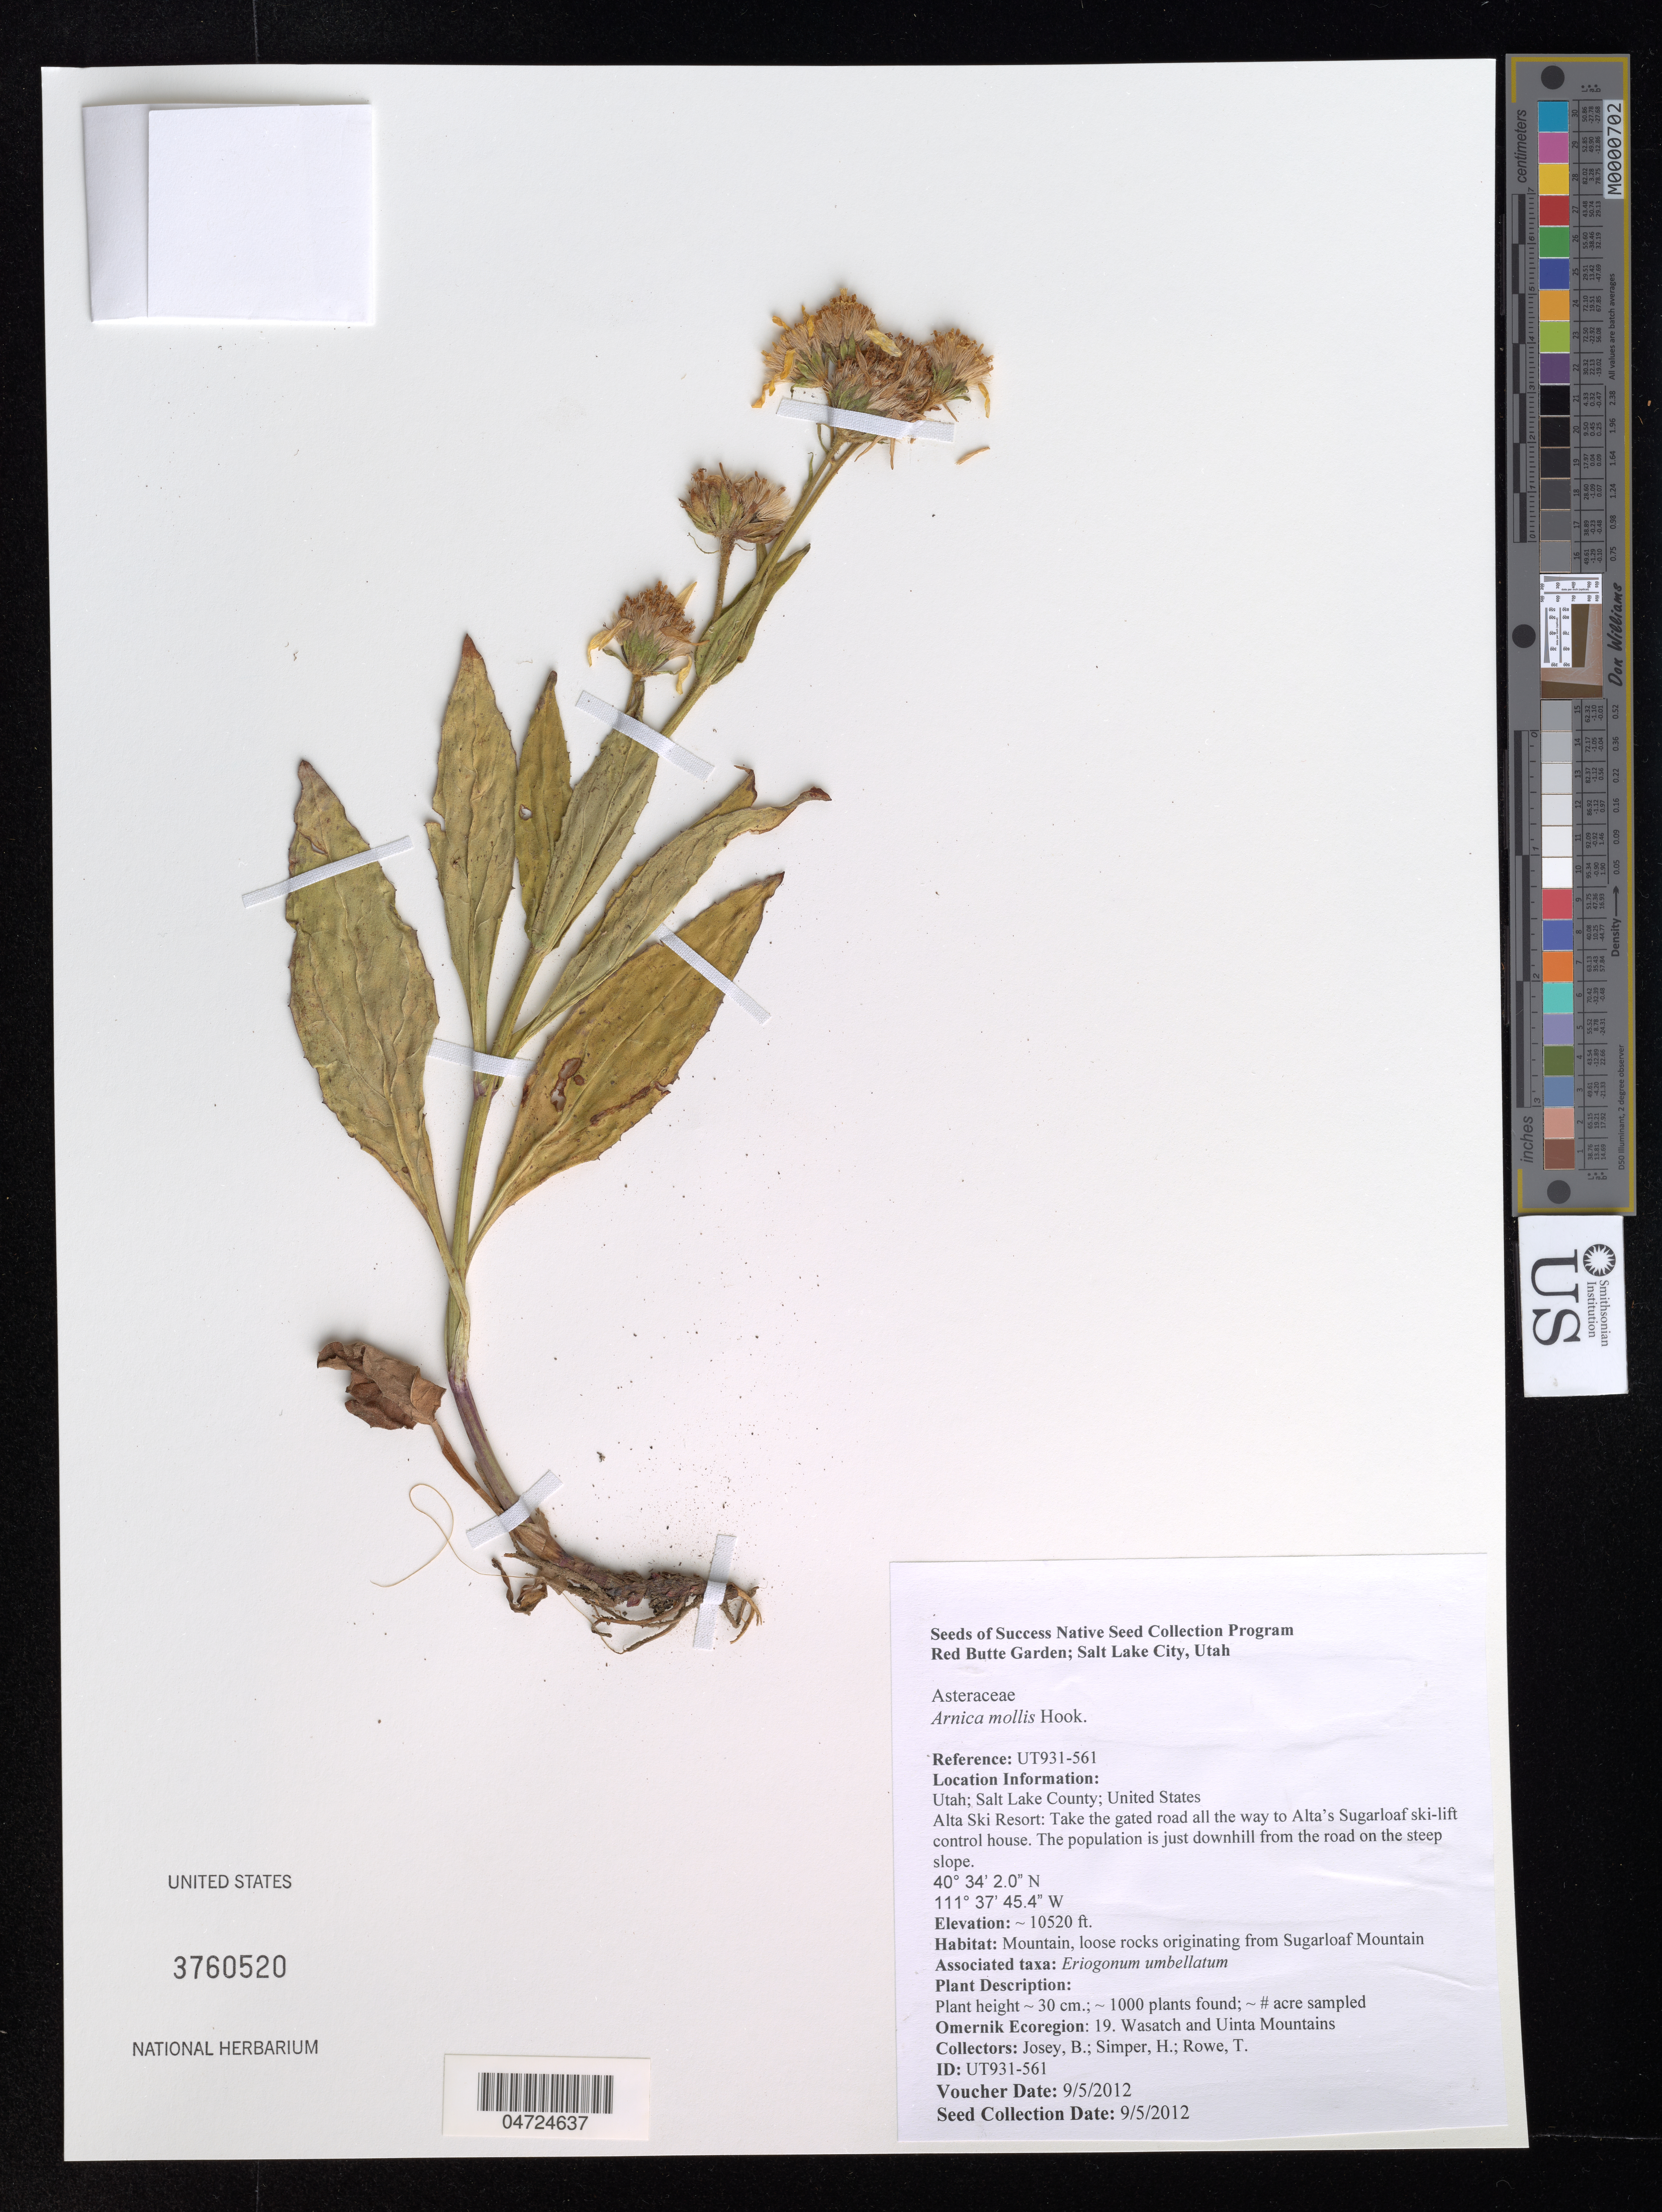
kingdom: Plantae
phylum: Tracheophyta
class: Magnoliopsida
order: Asterales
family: Asteraceae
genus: Arnica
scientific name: Arnica mollis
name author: Hook.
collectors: B. Josey, H. Simper & T. Rowe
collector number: UT931-561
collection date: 2012-09-05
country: United States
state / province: Utah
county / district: Salt Lake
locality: Salt Lake County. Alta Ski Resort: Take the gated road all the way to Alta's Sugarloaf ski-lift control house.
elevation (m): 3206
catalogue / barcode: US 3760520